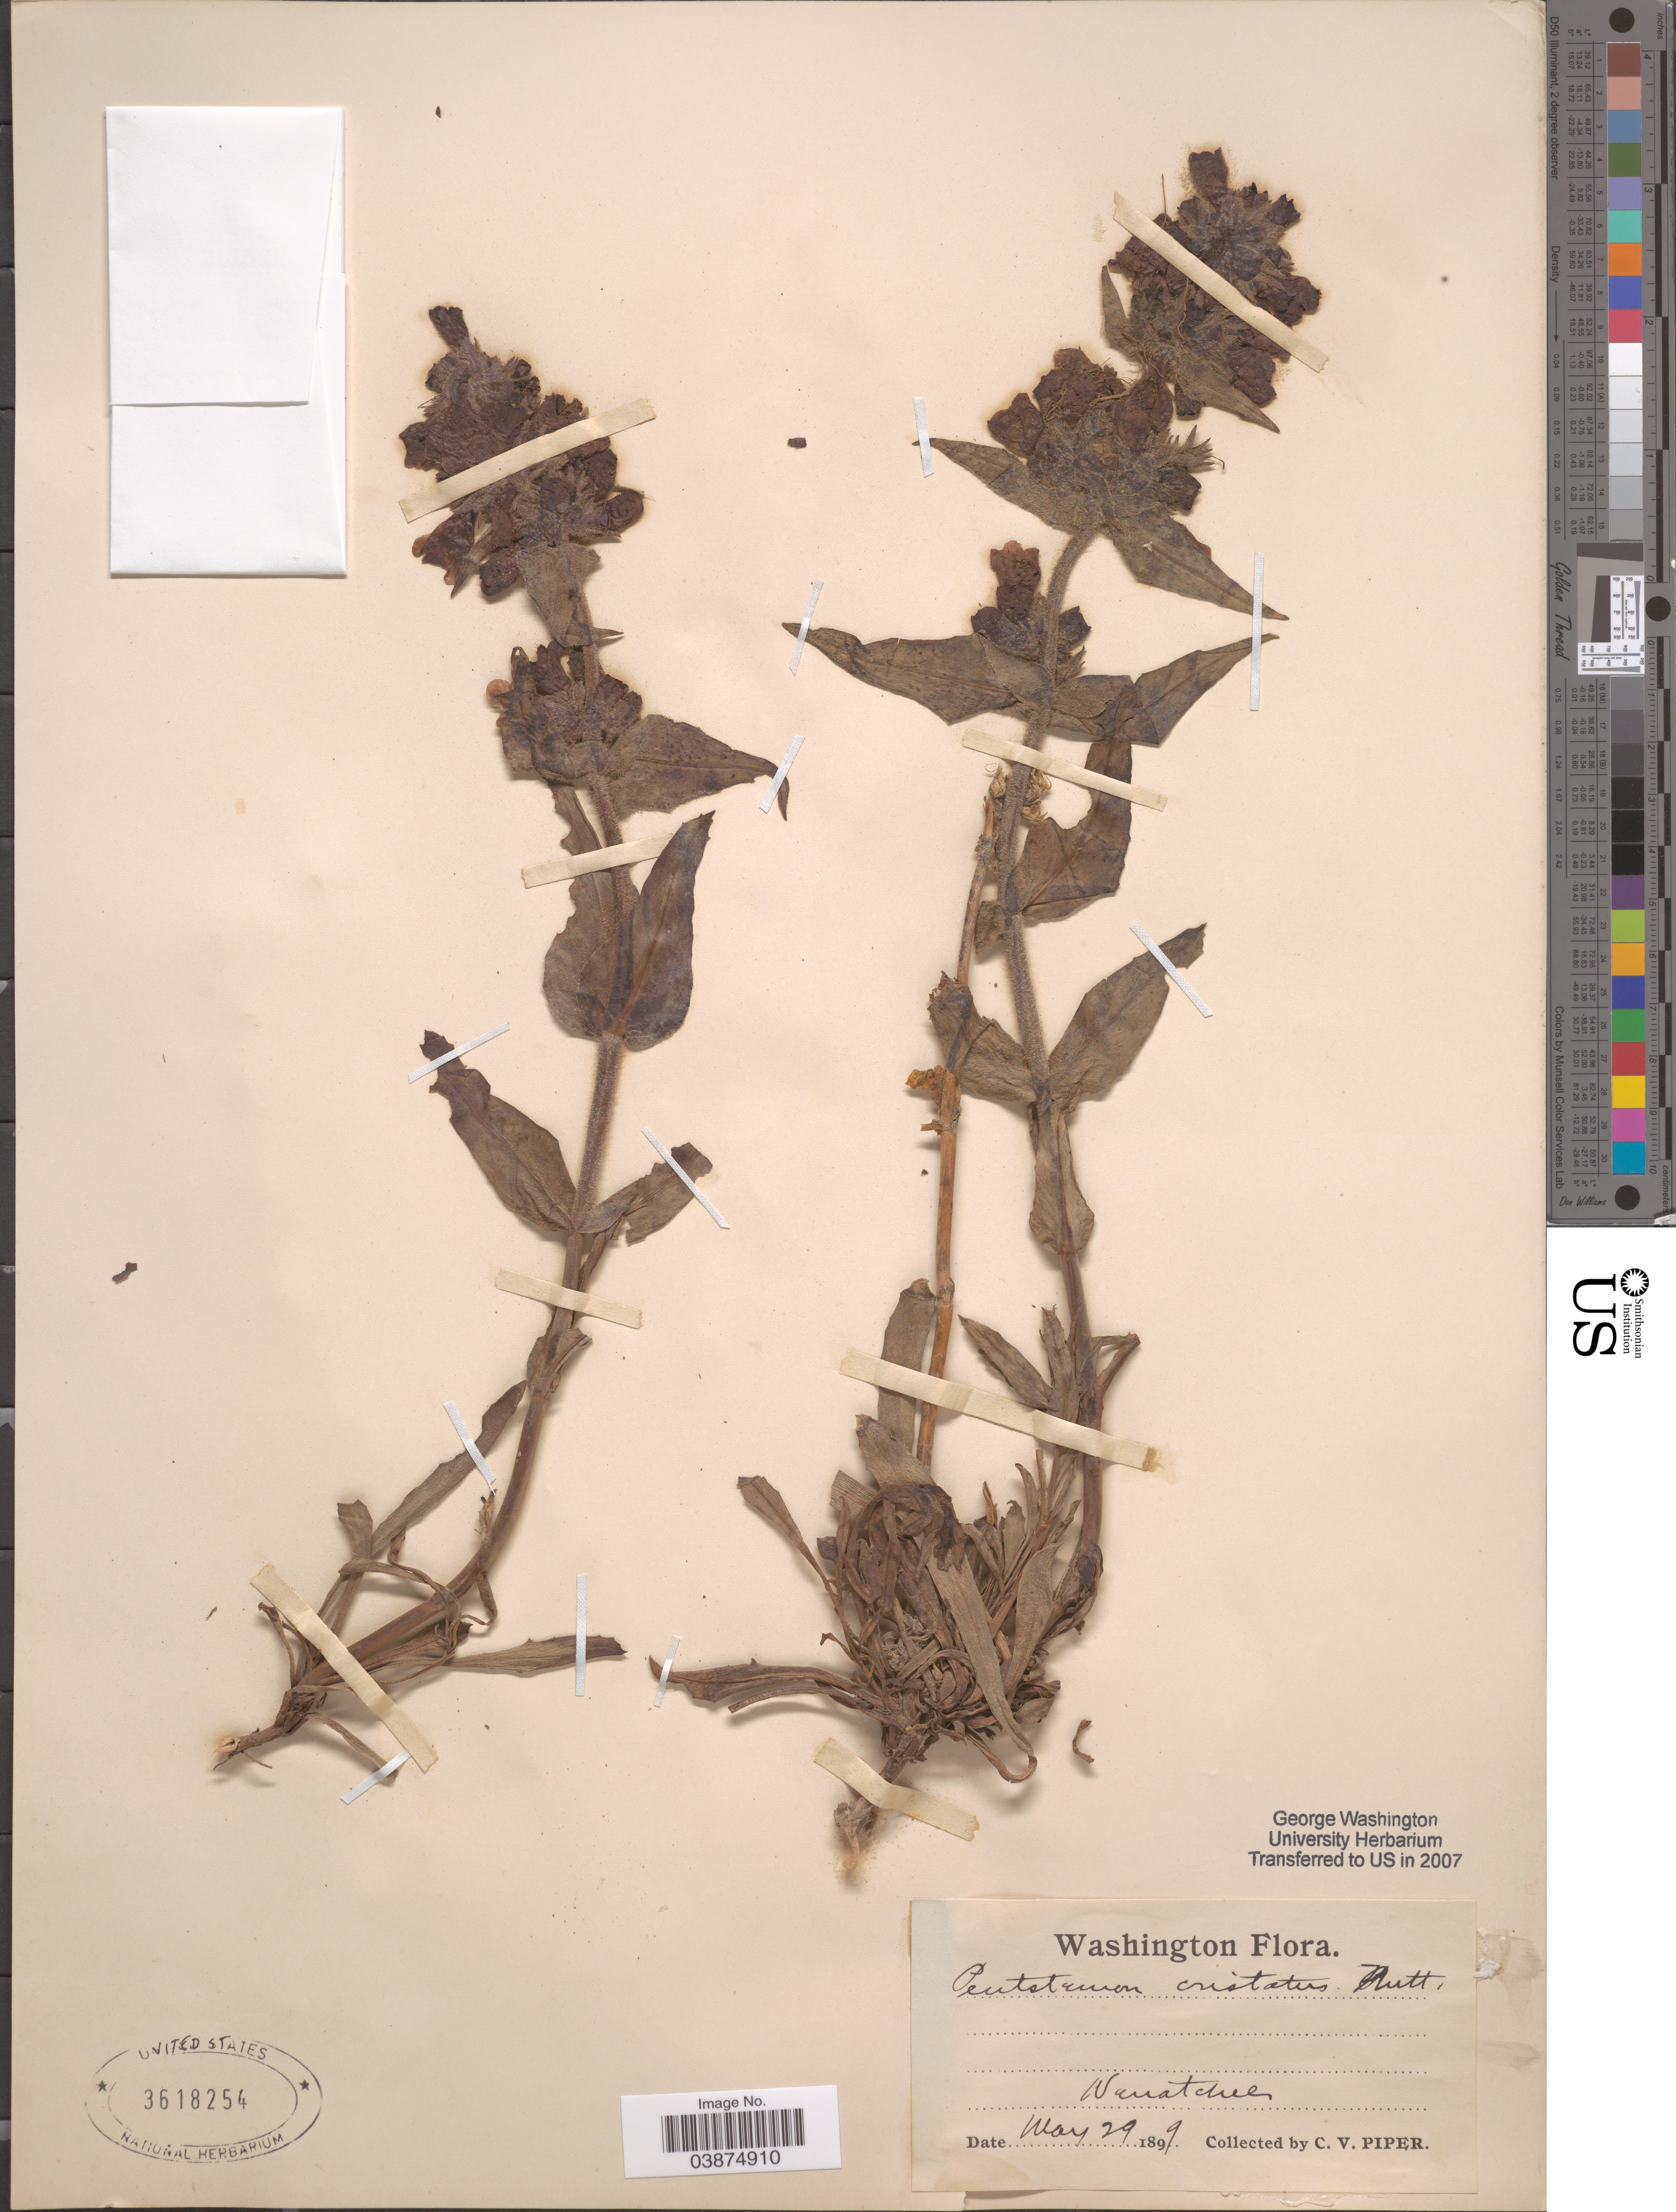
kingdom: Plantae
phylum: Tracheophyta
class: Magnoliopsida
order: Lamiales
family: Plantaginaceae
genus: Penstemon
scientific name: Penstemon eriantherus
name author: Pursh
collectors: C. V. Piper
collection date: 1899-05-29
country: United States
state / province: Washington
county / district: Chelan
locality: Wenatchee.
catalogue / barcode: US 3618254